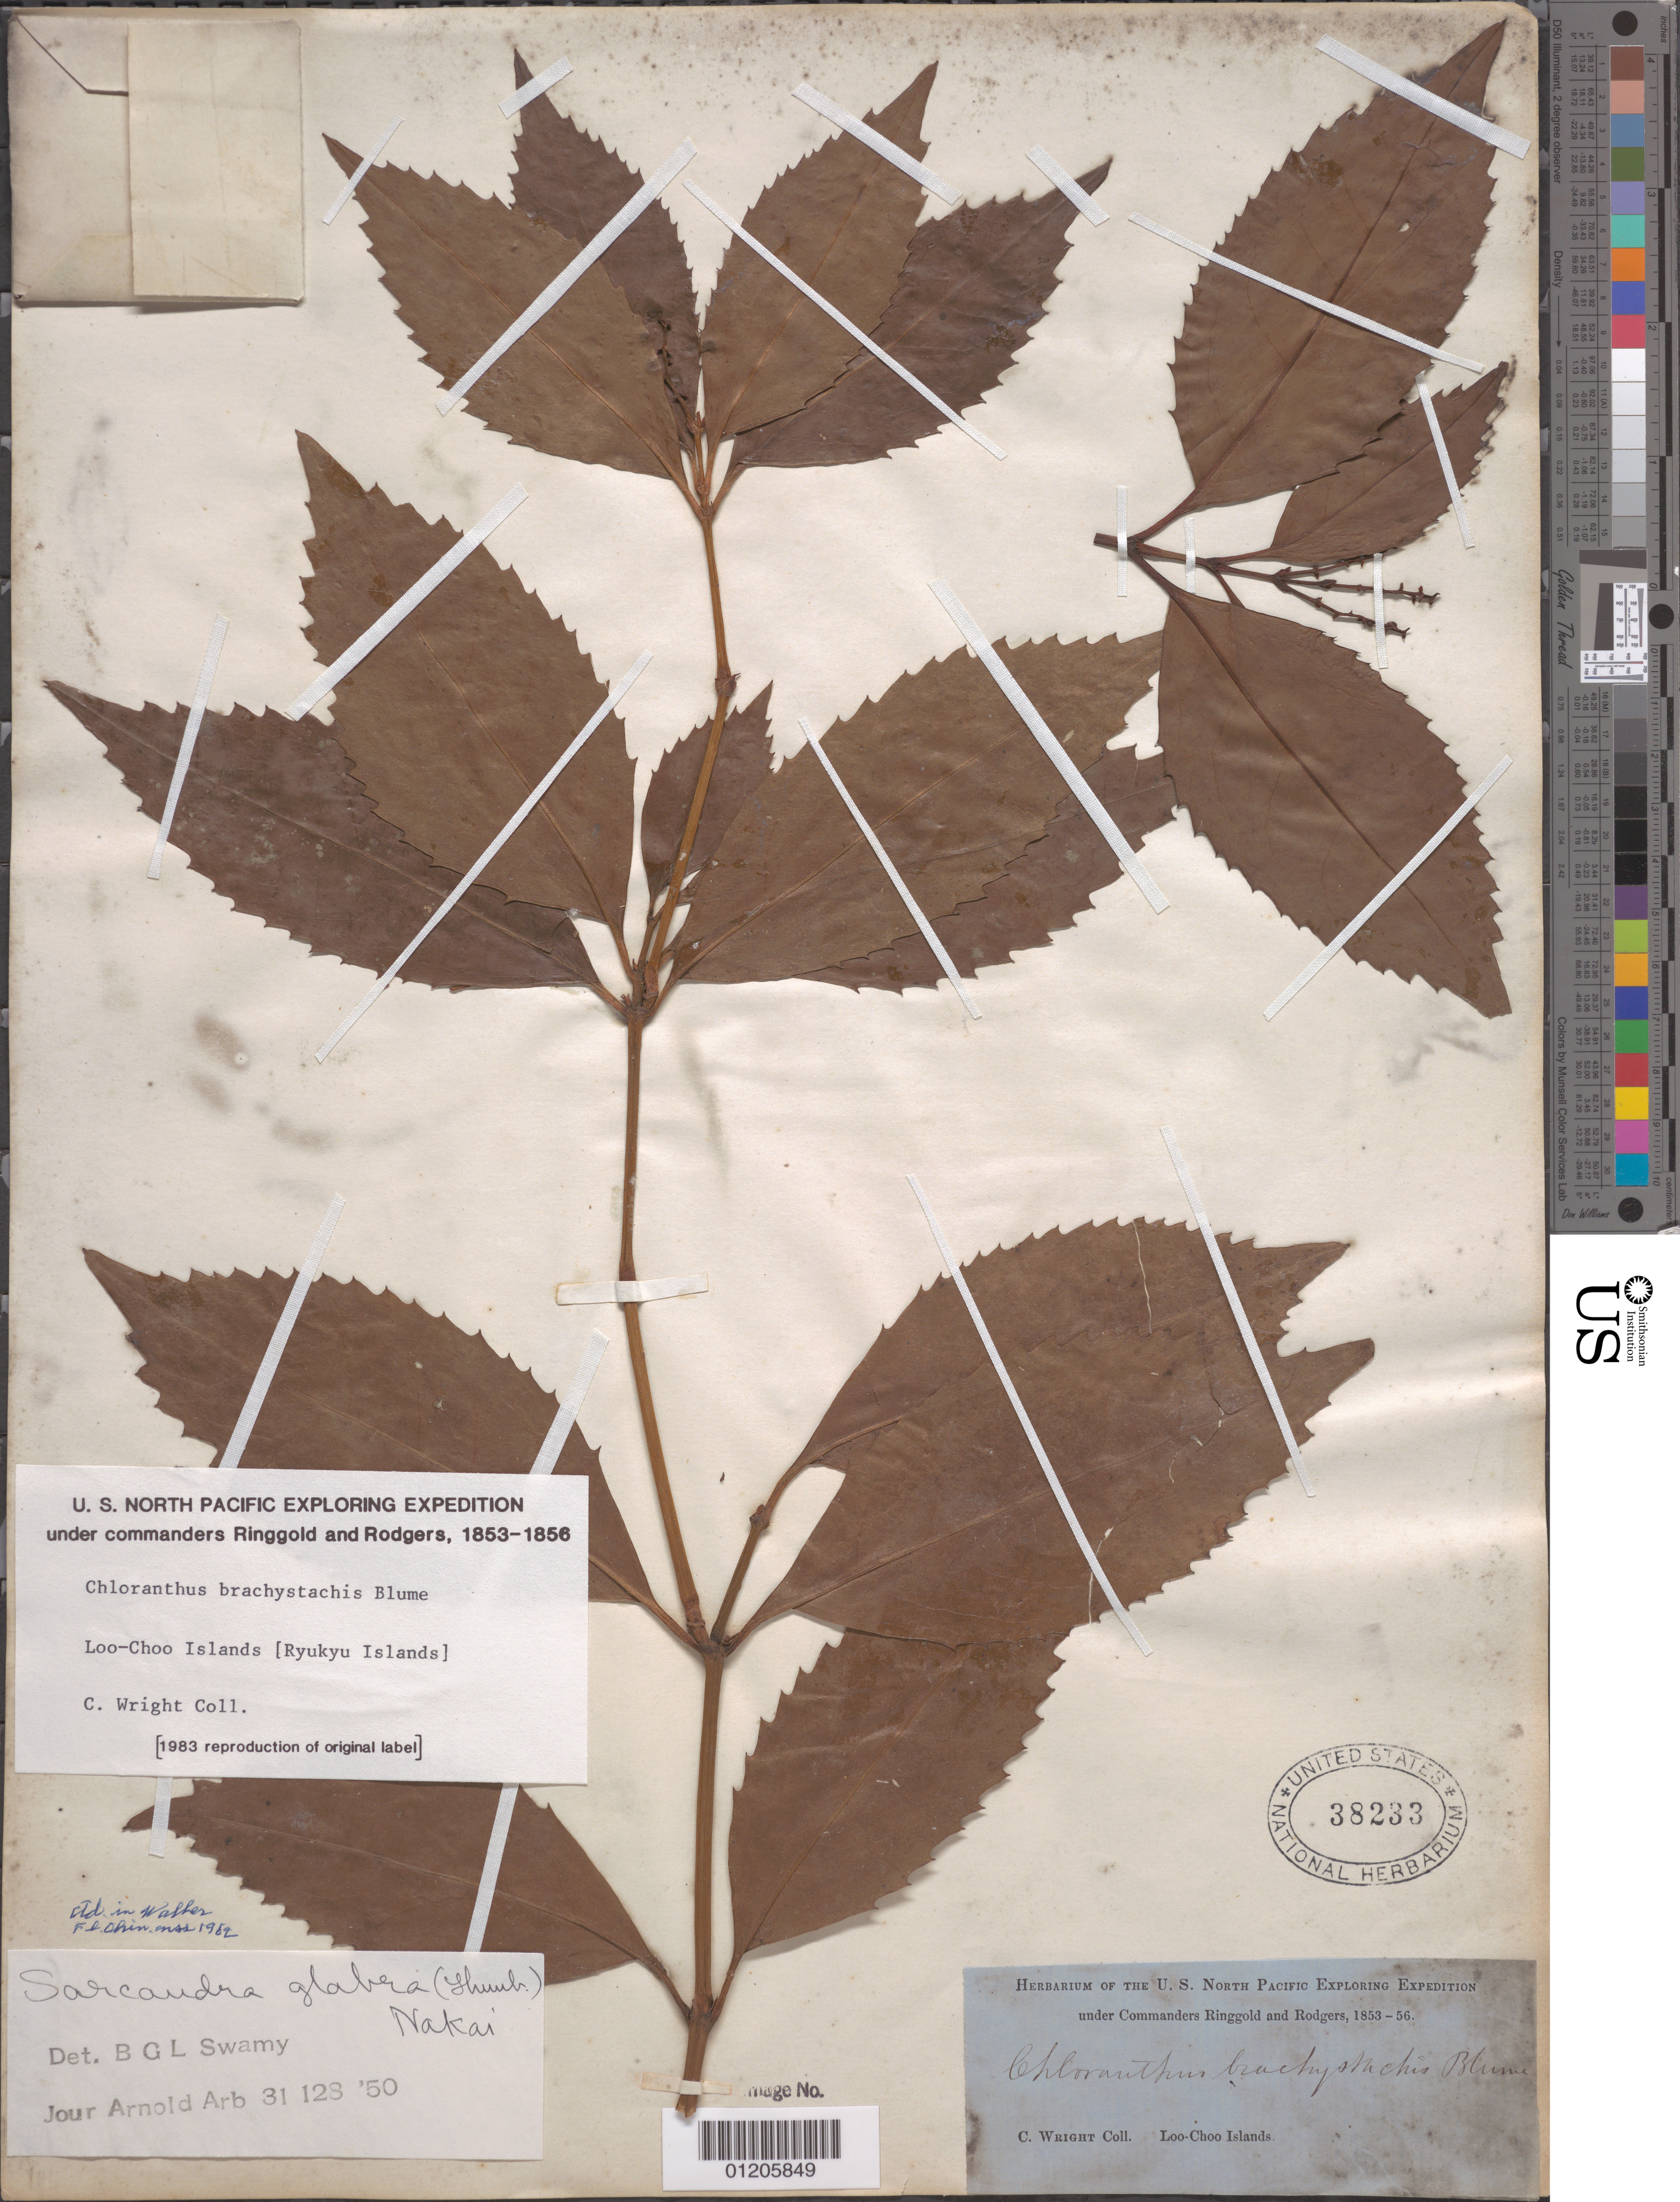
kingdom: Plantae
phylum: Tracheophyta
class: Magnoliopsida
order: Chloranthales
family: Chloranthaceae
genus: Chloranthus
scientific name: Chloranthus brachystachys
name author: Blume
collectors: C. Wright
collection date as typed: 1853 to -- --- 1856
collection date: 1853/1856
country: Japan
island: Ryukyu Islands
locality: Loo Choo Islands.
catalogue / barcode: US 38233